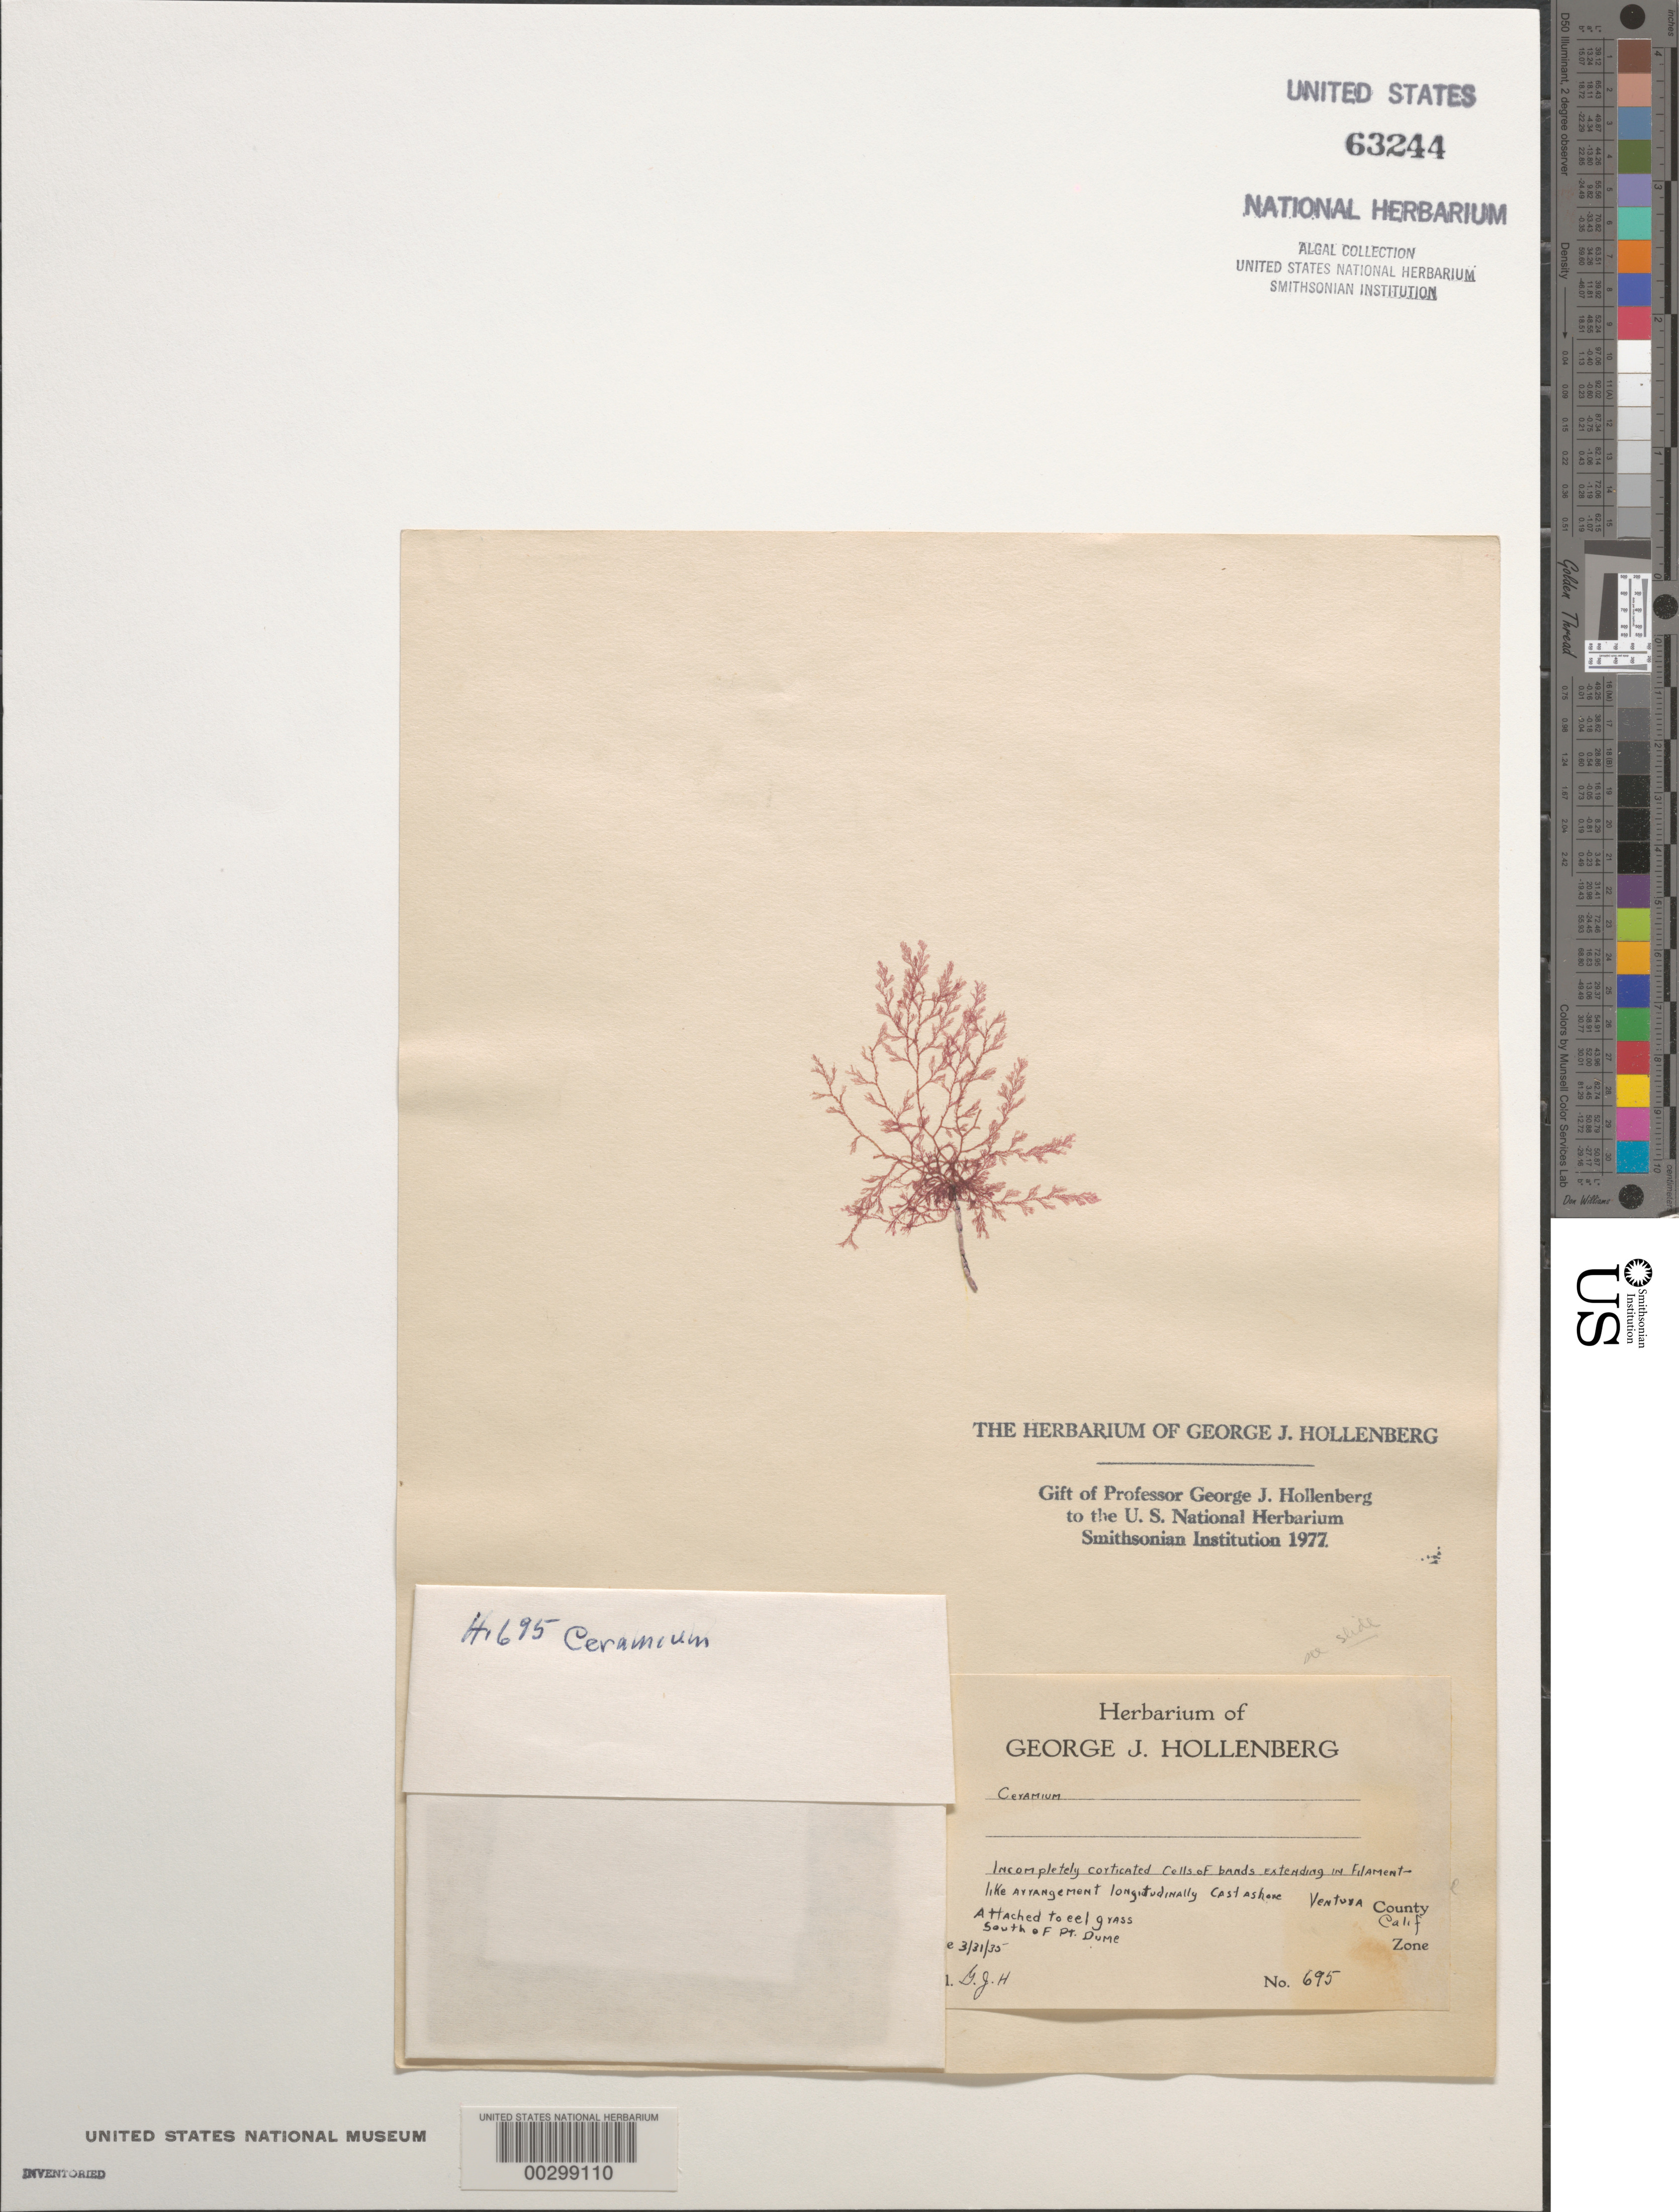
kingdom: Plantae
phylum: Rhodophyta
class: Florideophyceae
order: Ceramiales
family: Ceramiaceae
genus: Ceramium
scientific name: Ceramium sp.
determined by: Hollenberg, George J.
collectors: G. Hollenberg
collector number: GJH 695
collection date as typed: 31 Mar 1935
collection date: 1935-03-31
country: United States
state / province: California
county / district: Ventura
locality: South of Point Dume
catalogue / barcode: US 63244